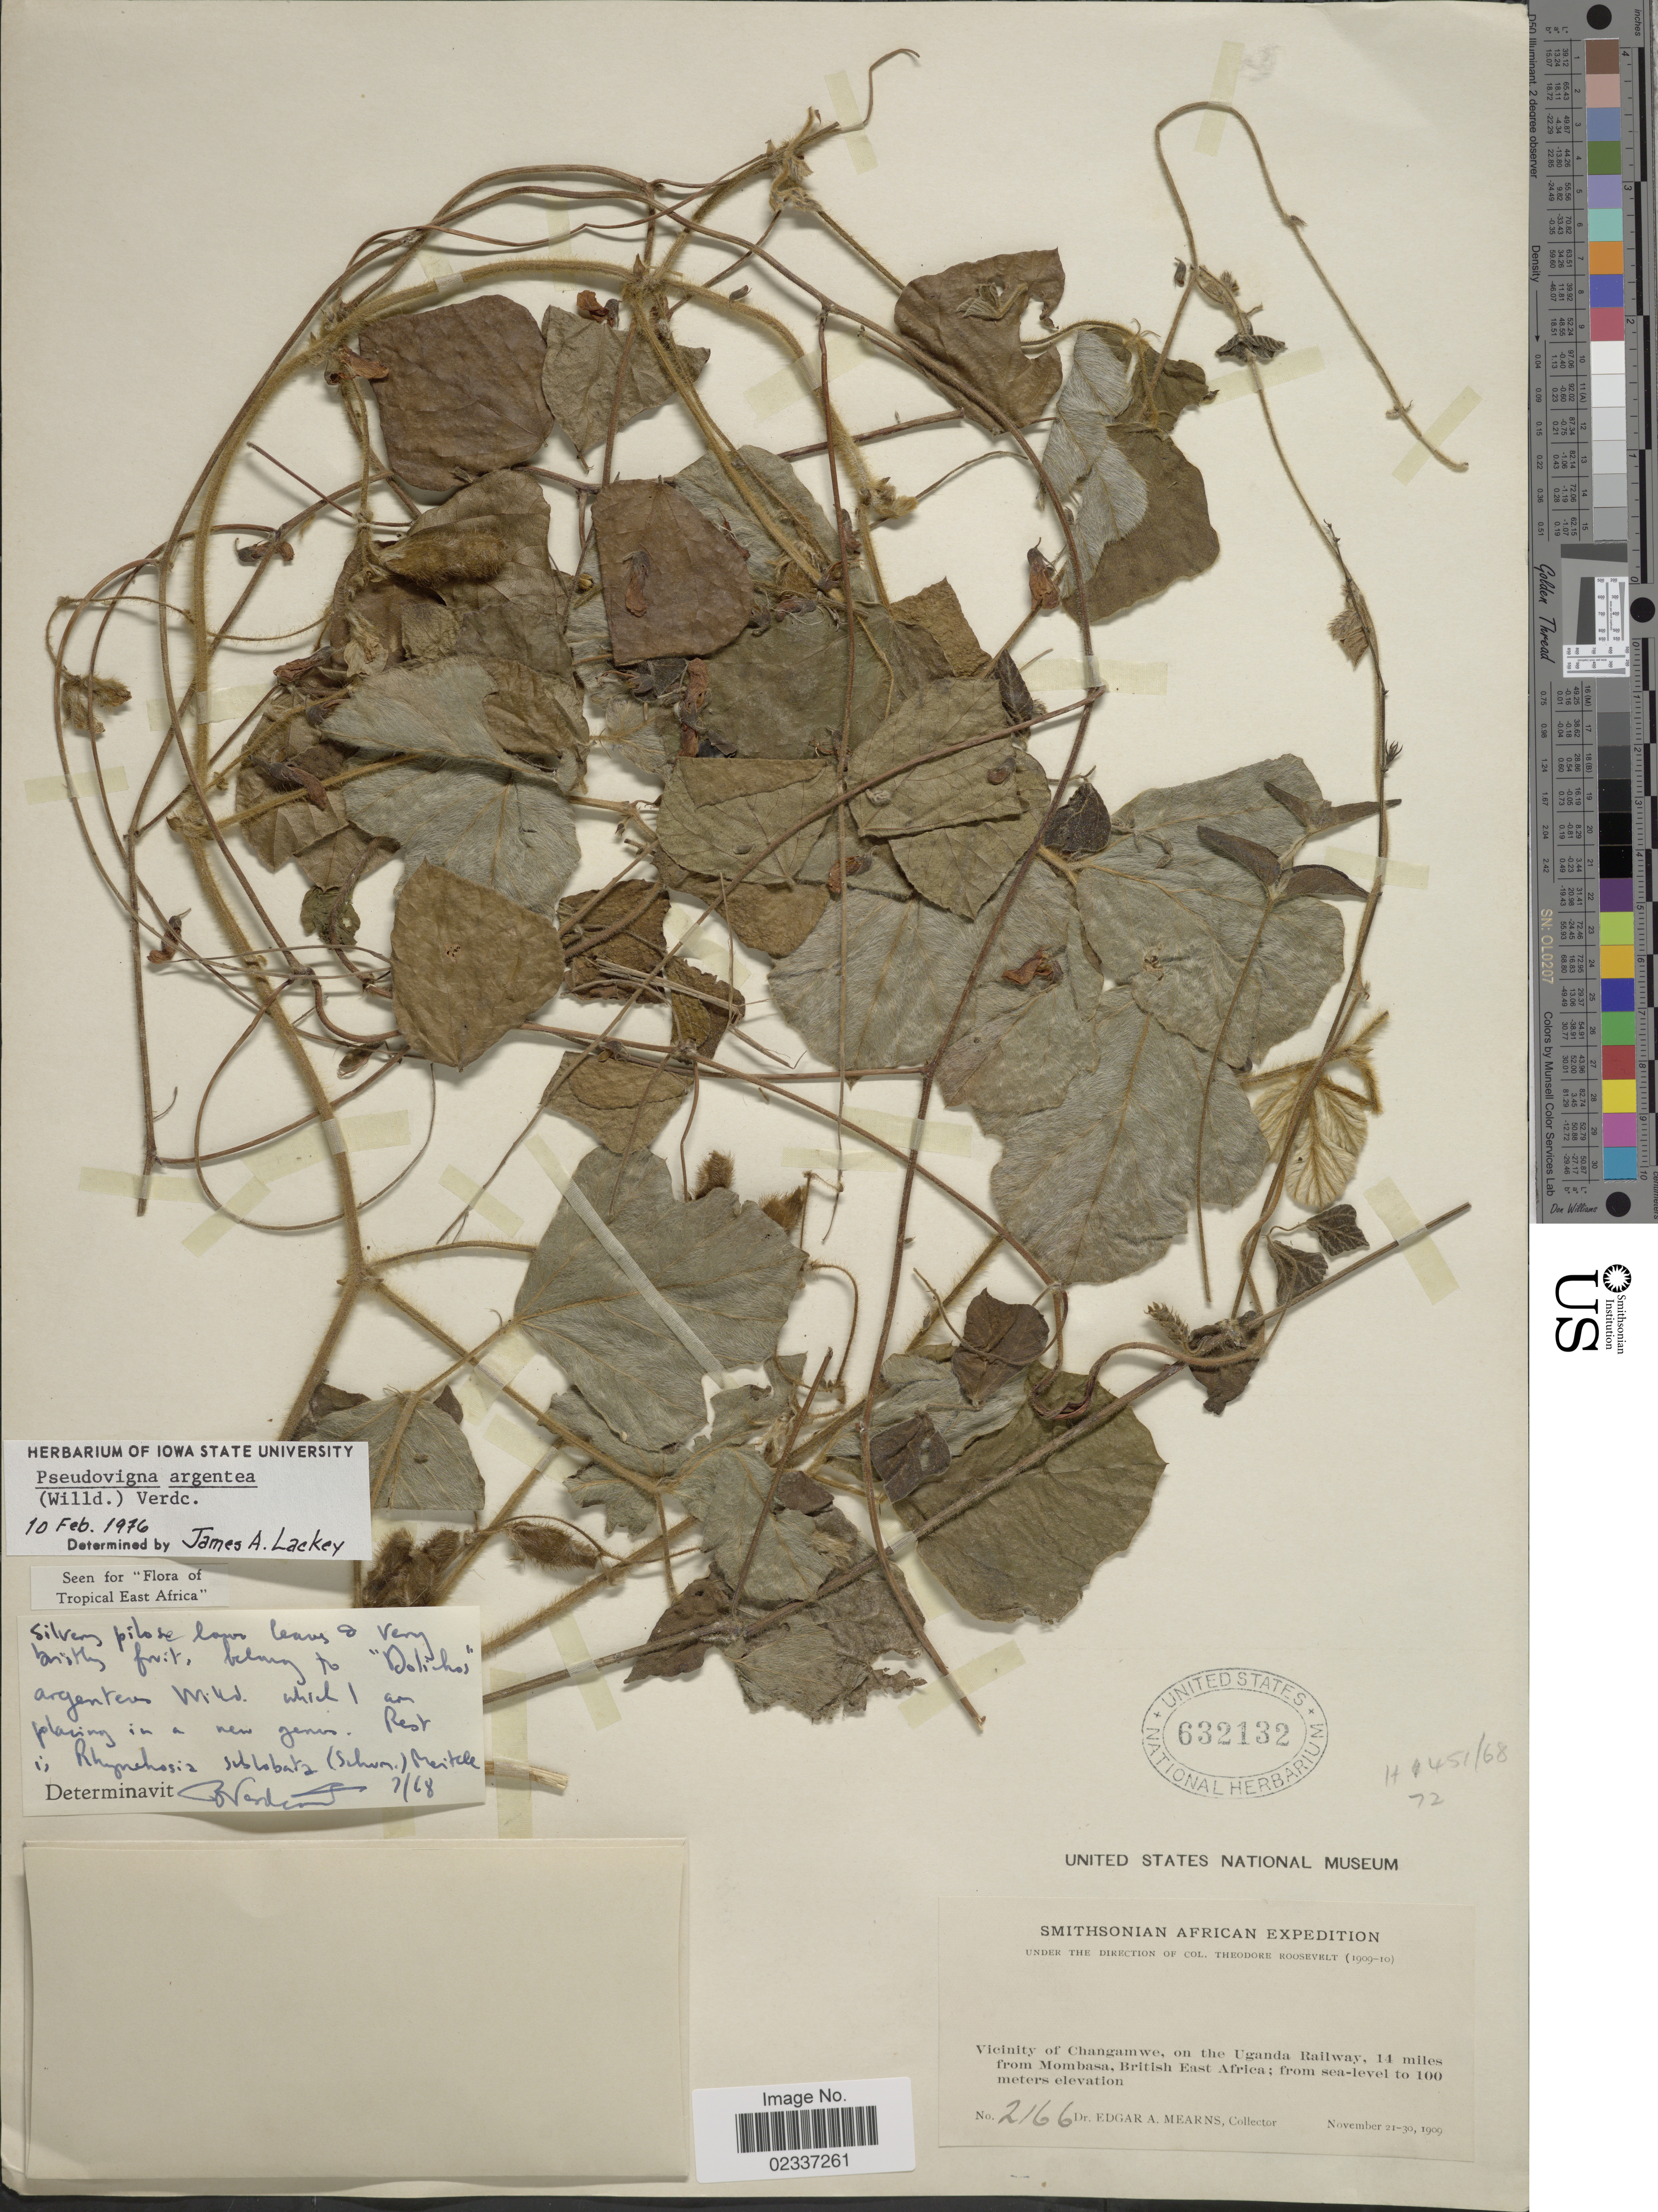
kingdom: Plantae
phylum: Tracheophyta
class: Magnoliopsida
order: Fabales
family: Fabaceae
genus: Pseudovigna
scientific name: Pseudovigna argentea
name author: (Willd.) Verdc.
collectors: E. A. Mearns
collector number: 2166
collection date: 1909-11-21/1909-11-30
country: Uganda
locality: Vicinity of Changamwe, on the Uganda Railway, 14 miles from Mombasa, British East Africa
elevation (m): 0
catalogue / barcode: US 632132